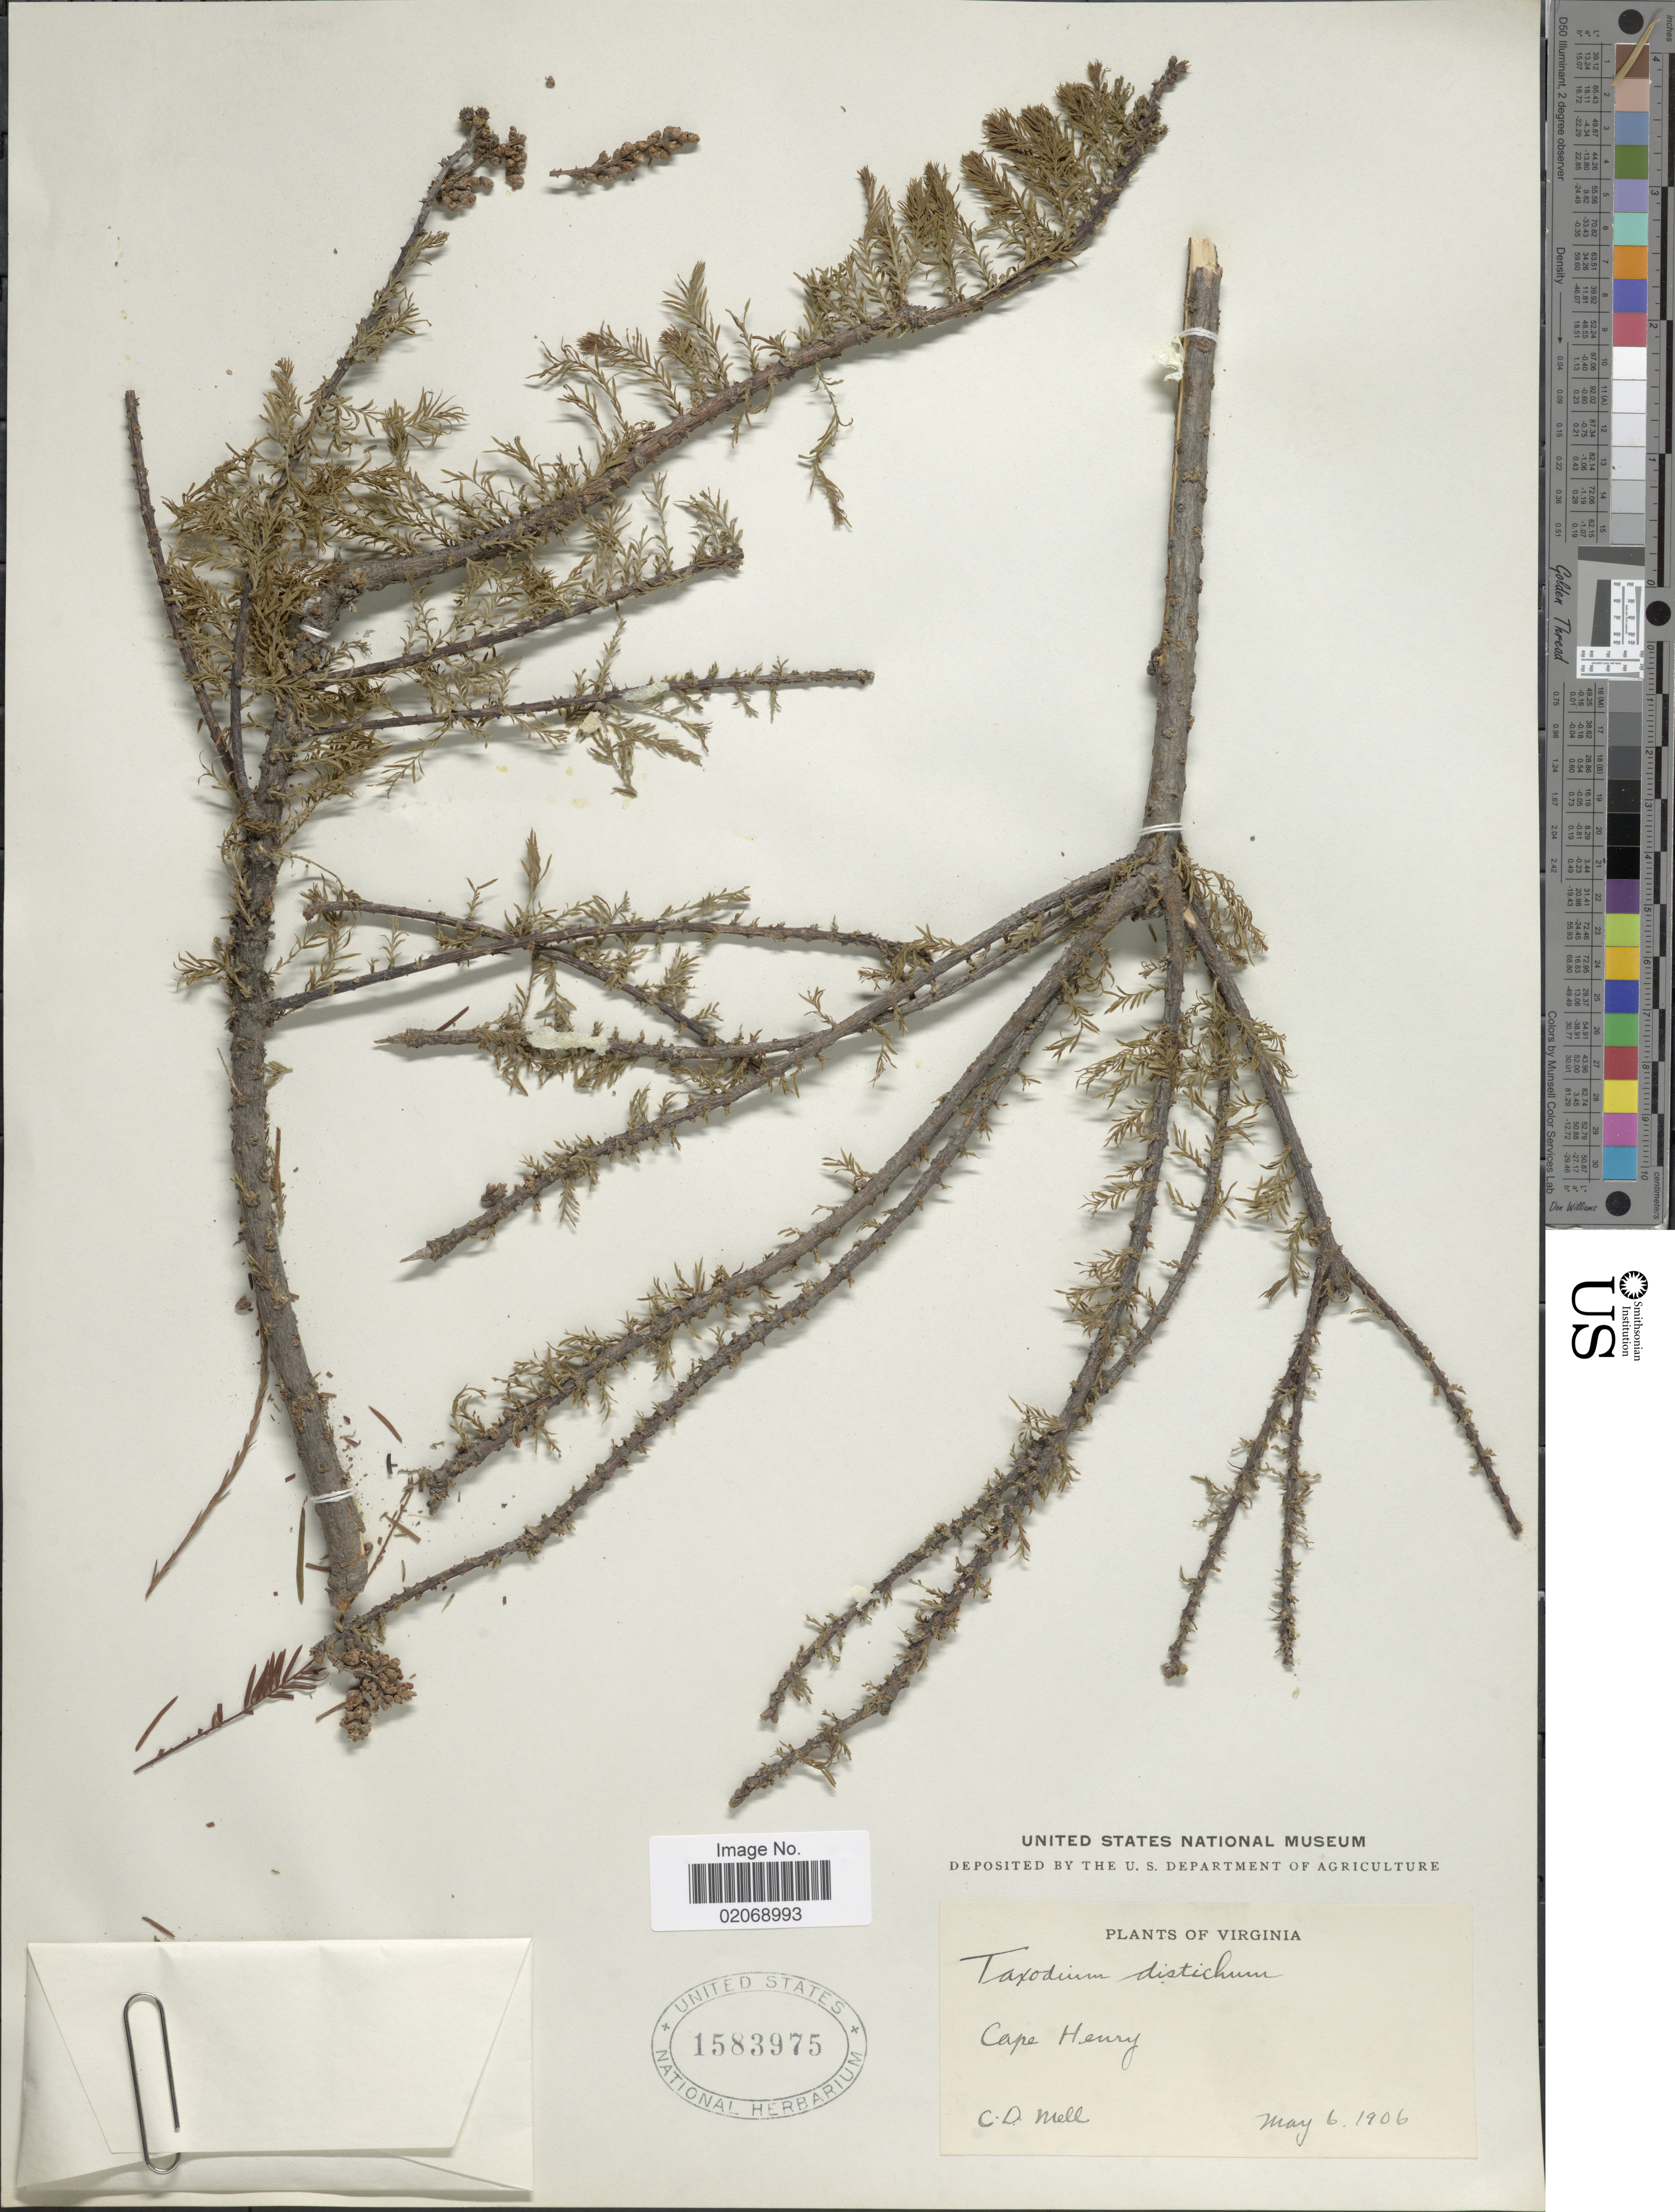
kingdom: Plantae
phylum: Tracheophyta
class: Pinopsida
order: Pinales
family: Cupressaceae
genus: Taxodium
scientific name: Taxodium distichum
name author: (L.) Rich.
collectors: C. D. Mell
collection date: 1906-05-06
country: United States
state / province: Virginia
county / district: City of Virginia Beach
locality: Cape Henry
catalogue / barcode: US 1583975